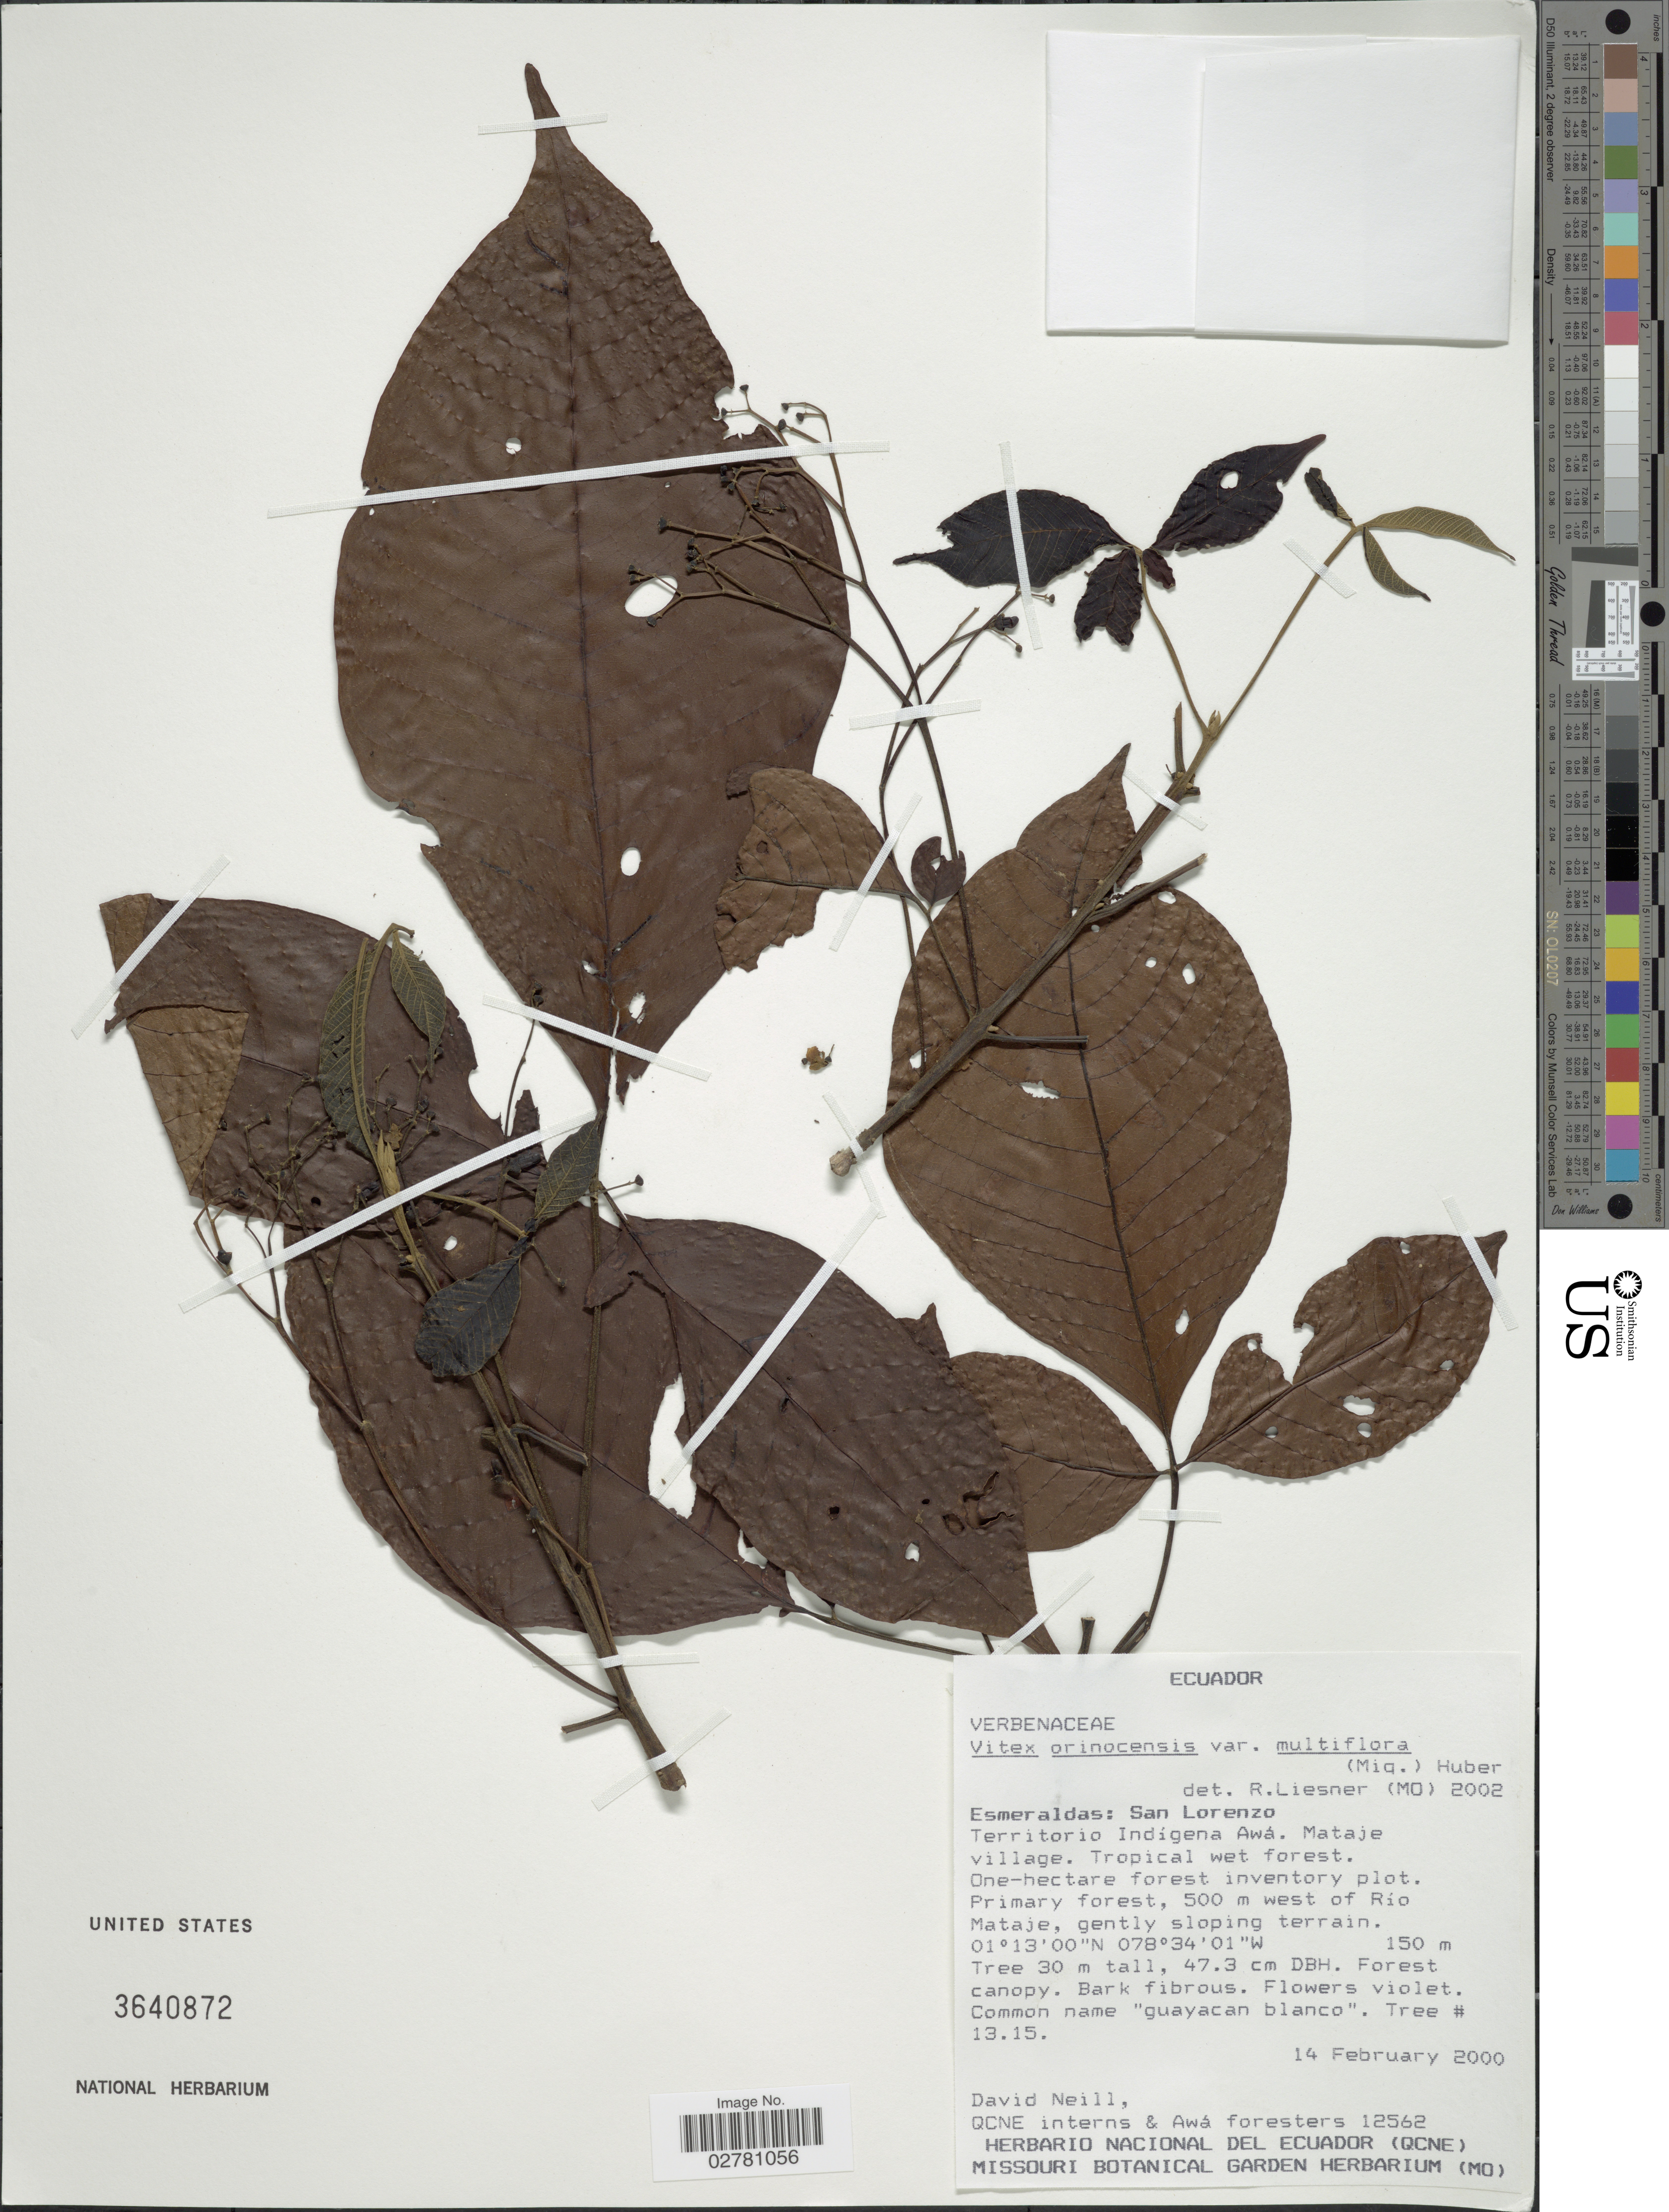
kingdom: Plantae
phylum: Tracheophyta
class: Magnoliopsida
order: Lamiales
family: Lamiaceae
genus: Vitex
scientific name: Vitex orinocensis var. multiflora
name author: (Miq.) Huber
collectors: D. Neill & QCNE interns & Awa Foresters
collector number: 12562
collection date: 2000-02-14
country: Ecuador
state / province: Esmeraldas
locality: San Lorenzo. Territorio Indígena Awá. Mataje village. Tropical wet forest. One-hectare forest inventory plot. Primary forest, 500 m west of Rio Mataje, gently sloping terrain.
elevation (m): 150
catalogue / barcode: US 3640872